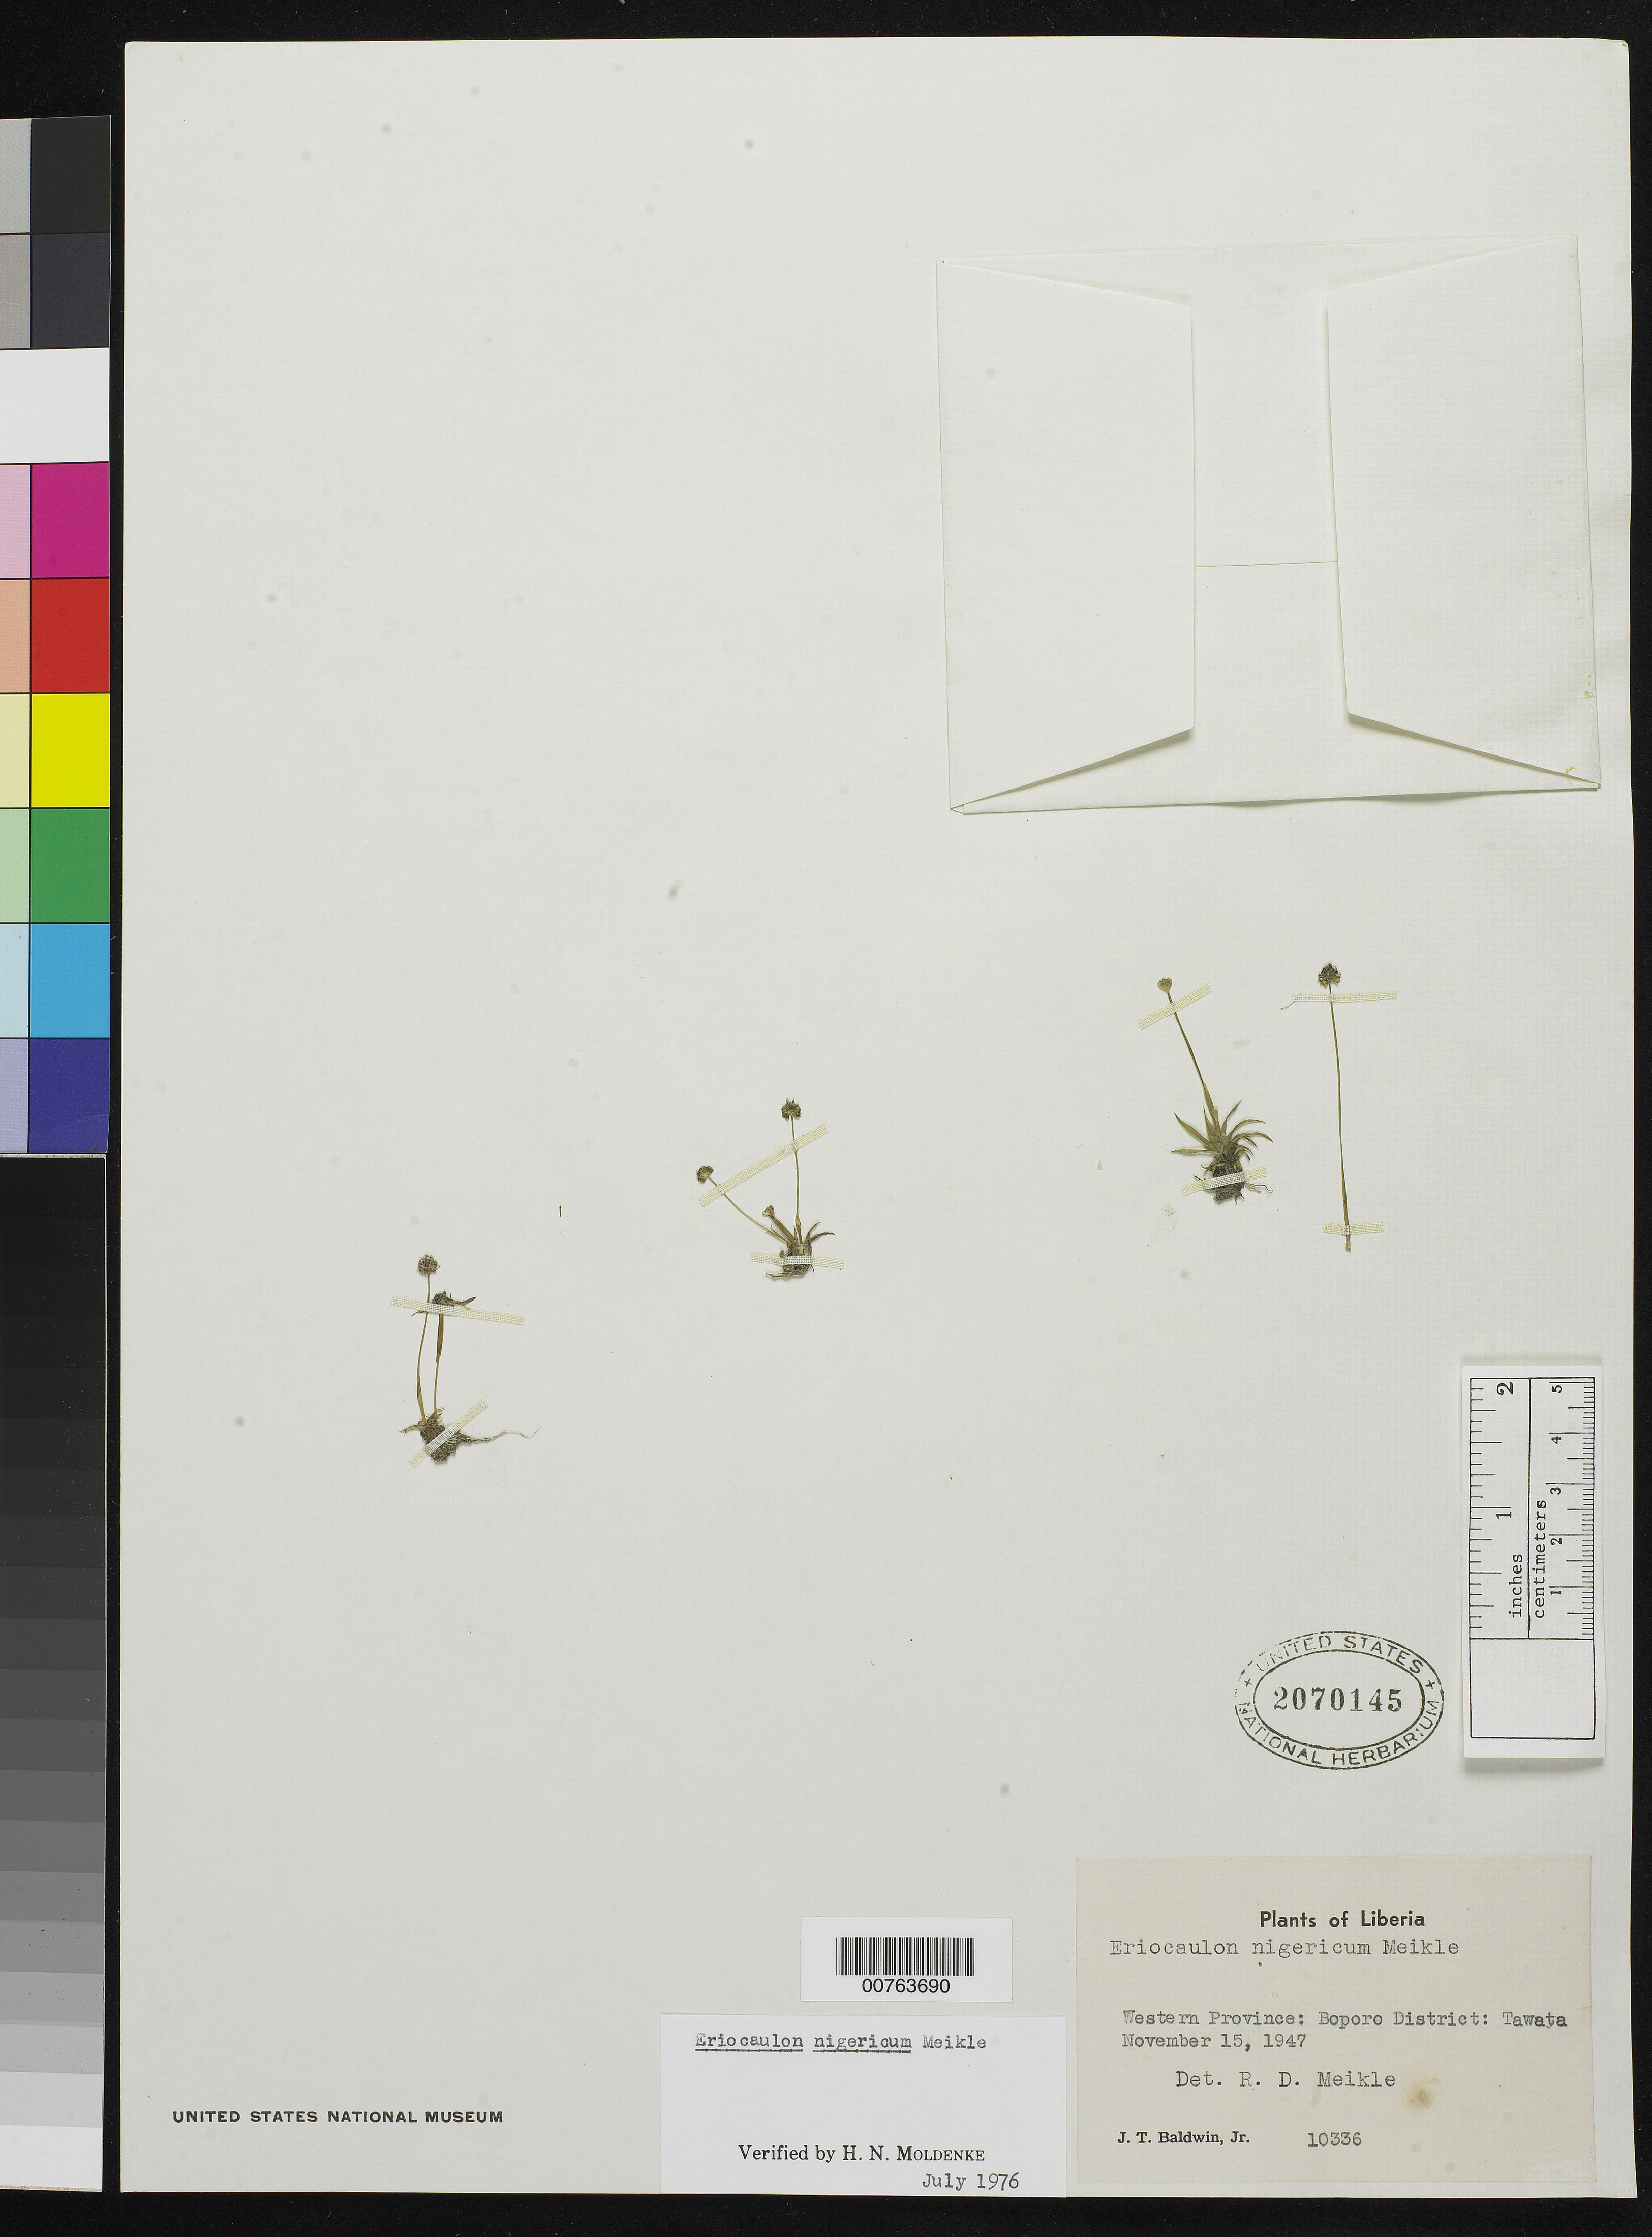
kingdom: Plantae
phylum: Tracheophyta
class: Liliopsida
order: Poales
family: Eriocaulaceae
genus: Eriocaulon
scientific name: Eriocaulon nigericum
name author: Meikle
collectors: J. T. Baldwin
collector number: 10336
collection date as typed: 15 Nov 1947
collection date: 1947-11-15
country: Liberia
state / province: Gbarpolu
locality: Western Province: Boporo District, Tawata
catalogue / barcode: US 2070145